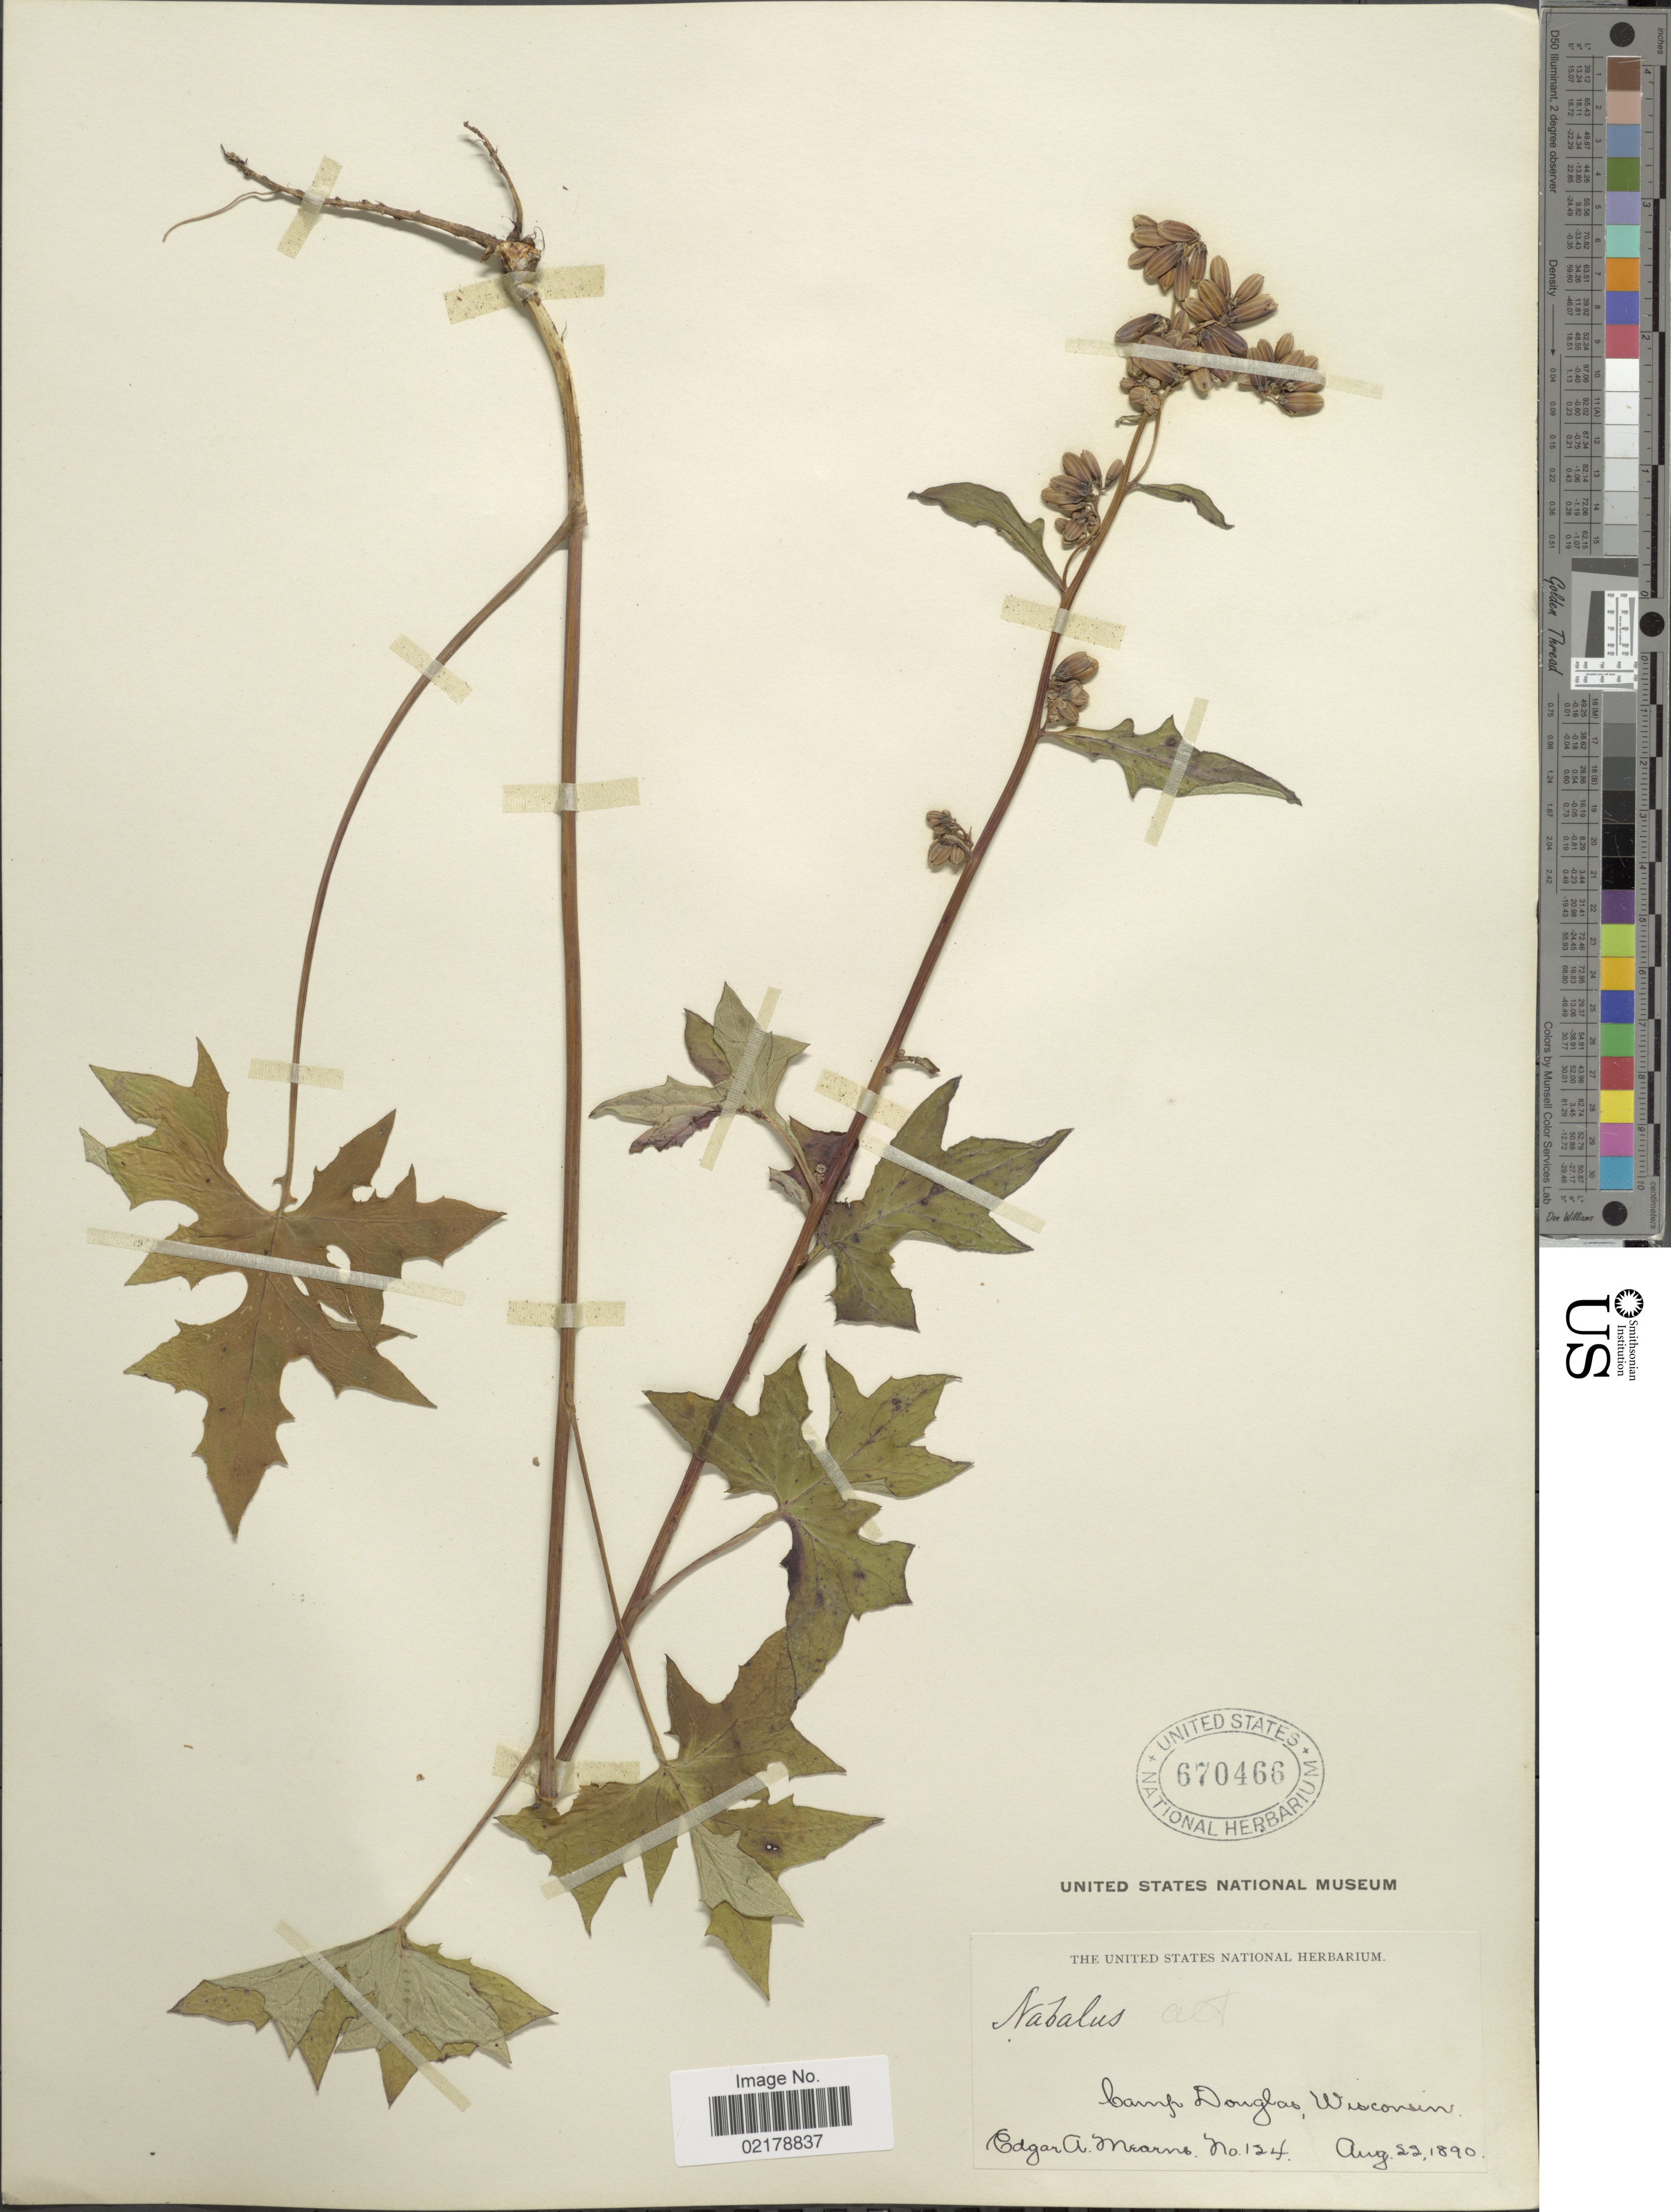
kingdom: Plantae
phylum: Tracheophyta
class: Magnoliopsida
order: Asterales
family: Asteraceae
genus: Nabalus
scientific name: Nabalus albus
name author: (L.) Hook.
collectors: E. A. Mearns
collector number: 124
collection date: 1890-08-22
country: United States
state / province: Wisconsin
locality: Camp Douglas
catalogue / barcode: US 670466